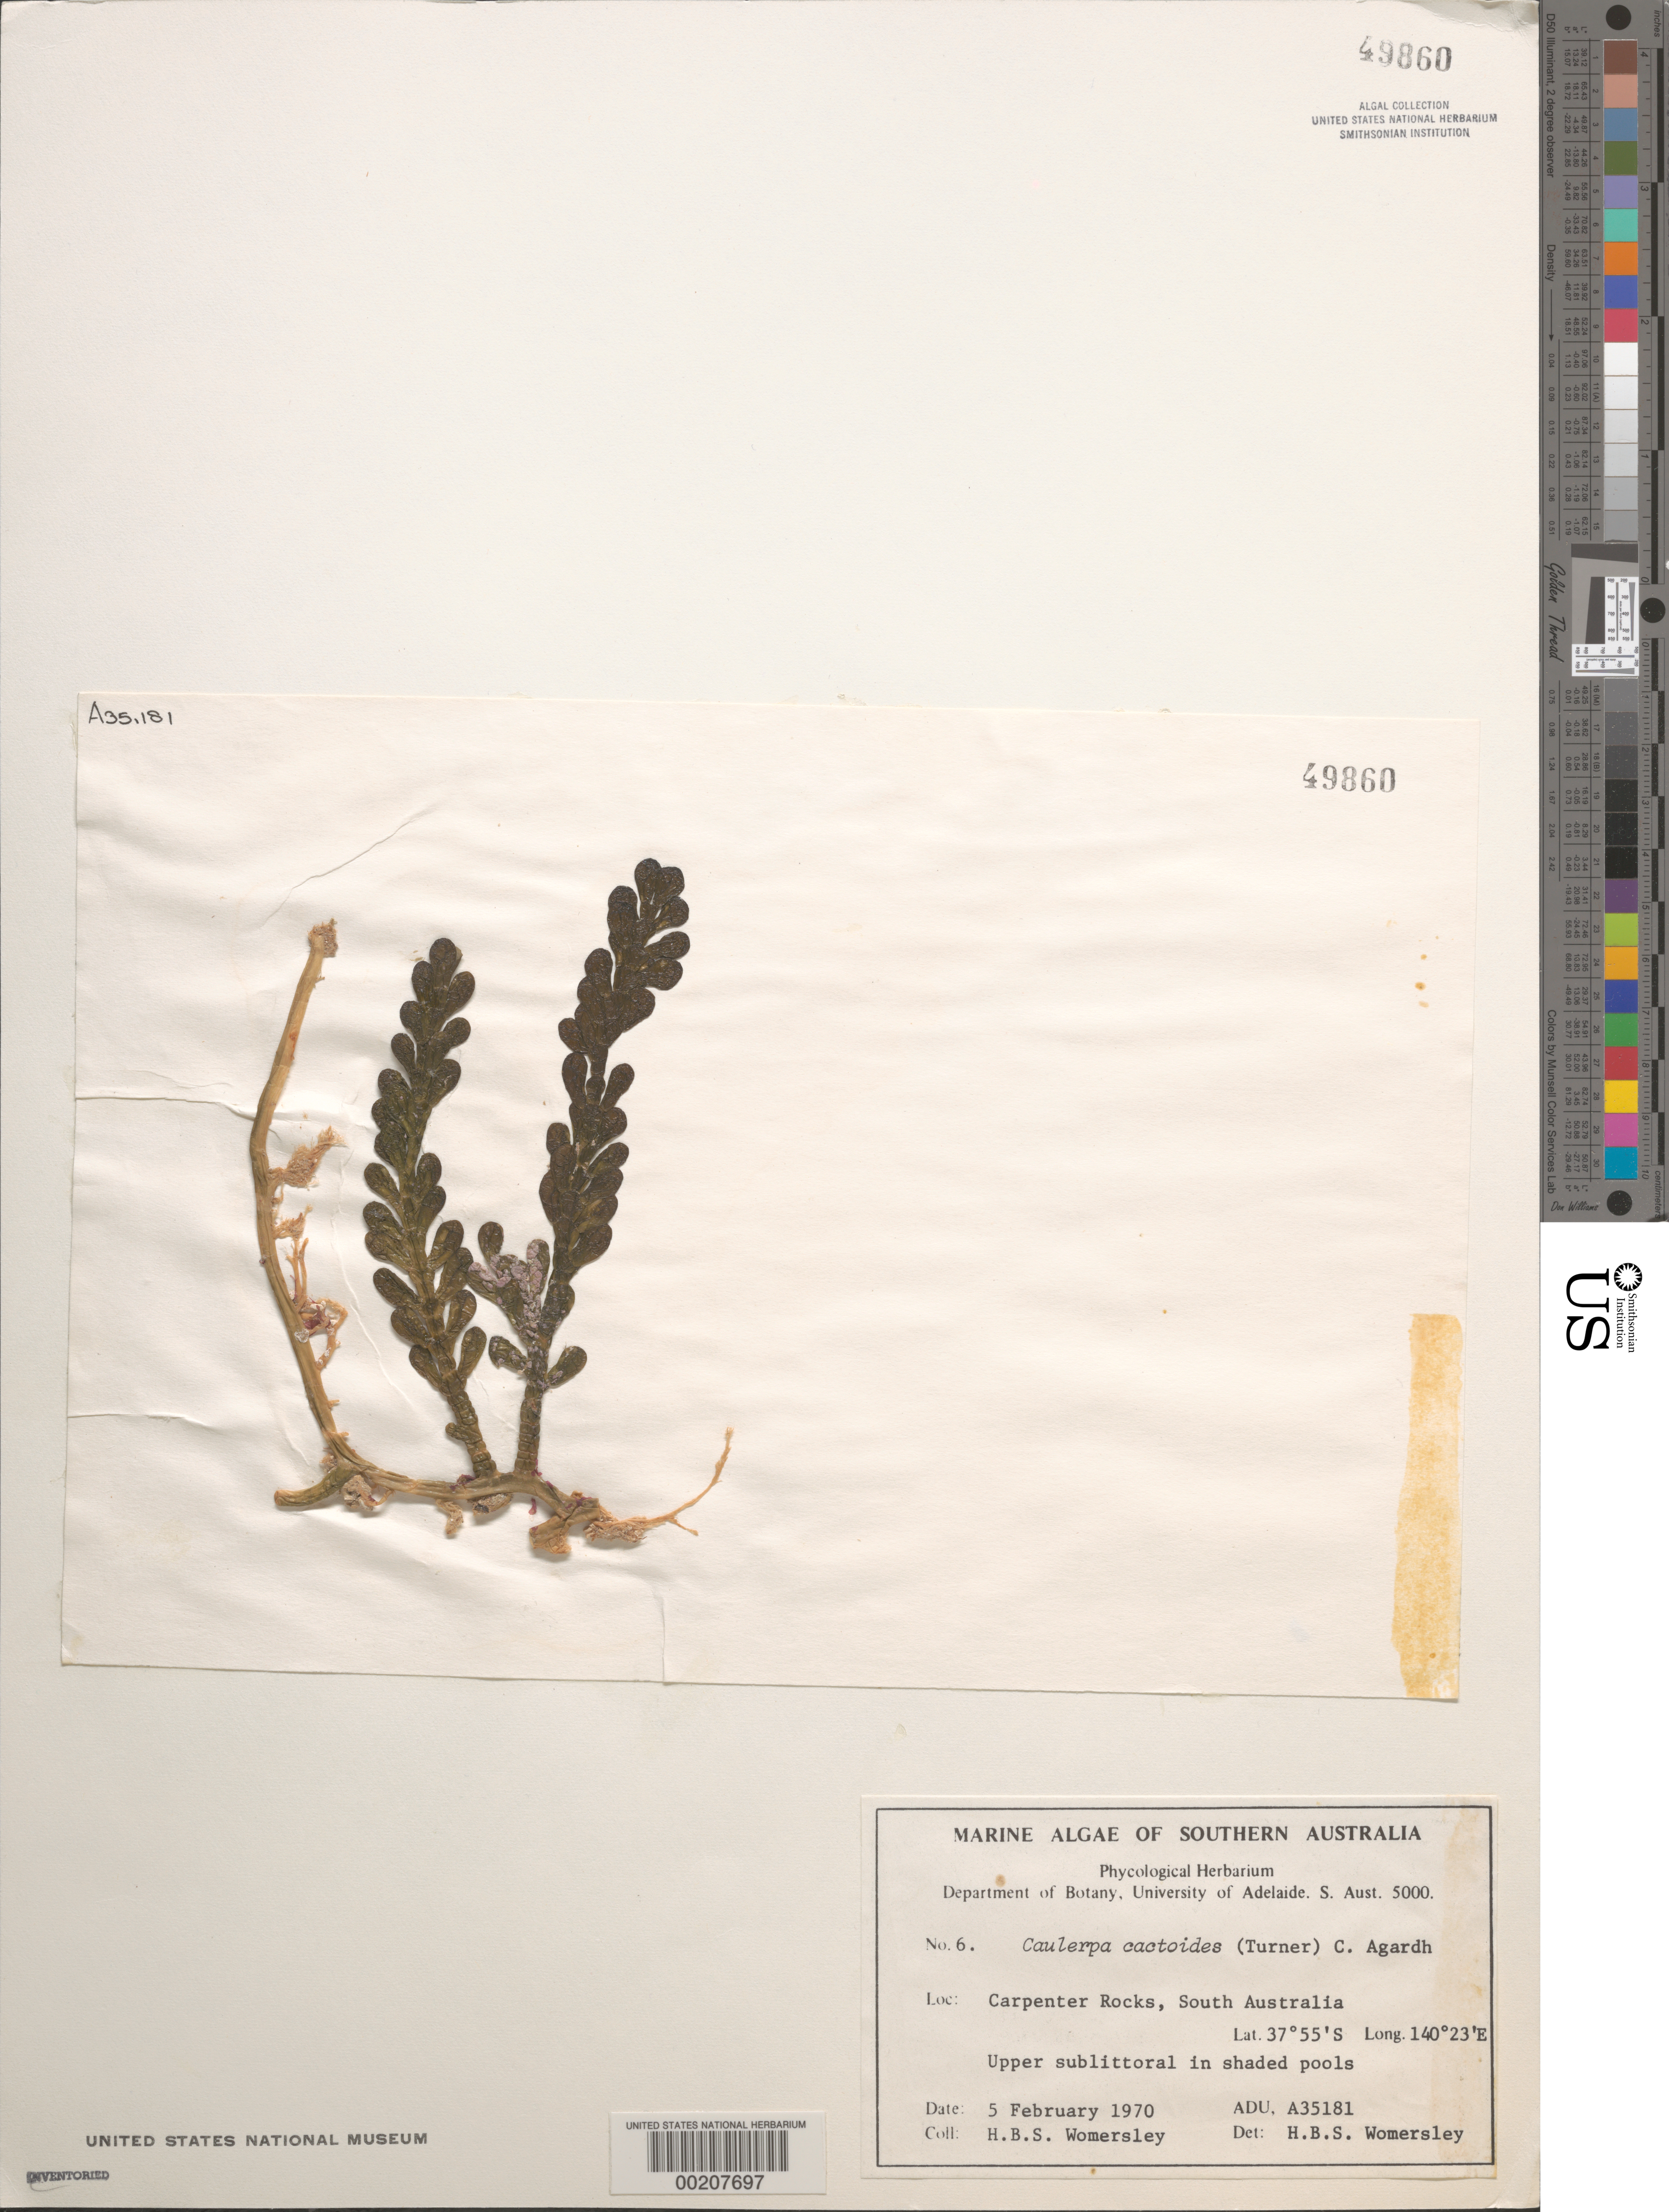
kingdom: Plantae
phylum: Chlorophyta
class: Ulvophyceae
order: Bryopsidales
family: Caulerpaceae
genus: Caulerpa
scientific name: Caulerpa cactoides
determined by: Womersley, H. B. S.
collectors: H. B. S. Womersley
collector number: ADU A35181 & 6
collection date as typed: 05 Feb 1970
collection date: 1970-02-05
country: Australia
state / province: South Australia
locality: Carpenter Rocks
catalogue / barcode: US 49860